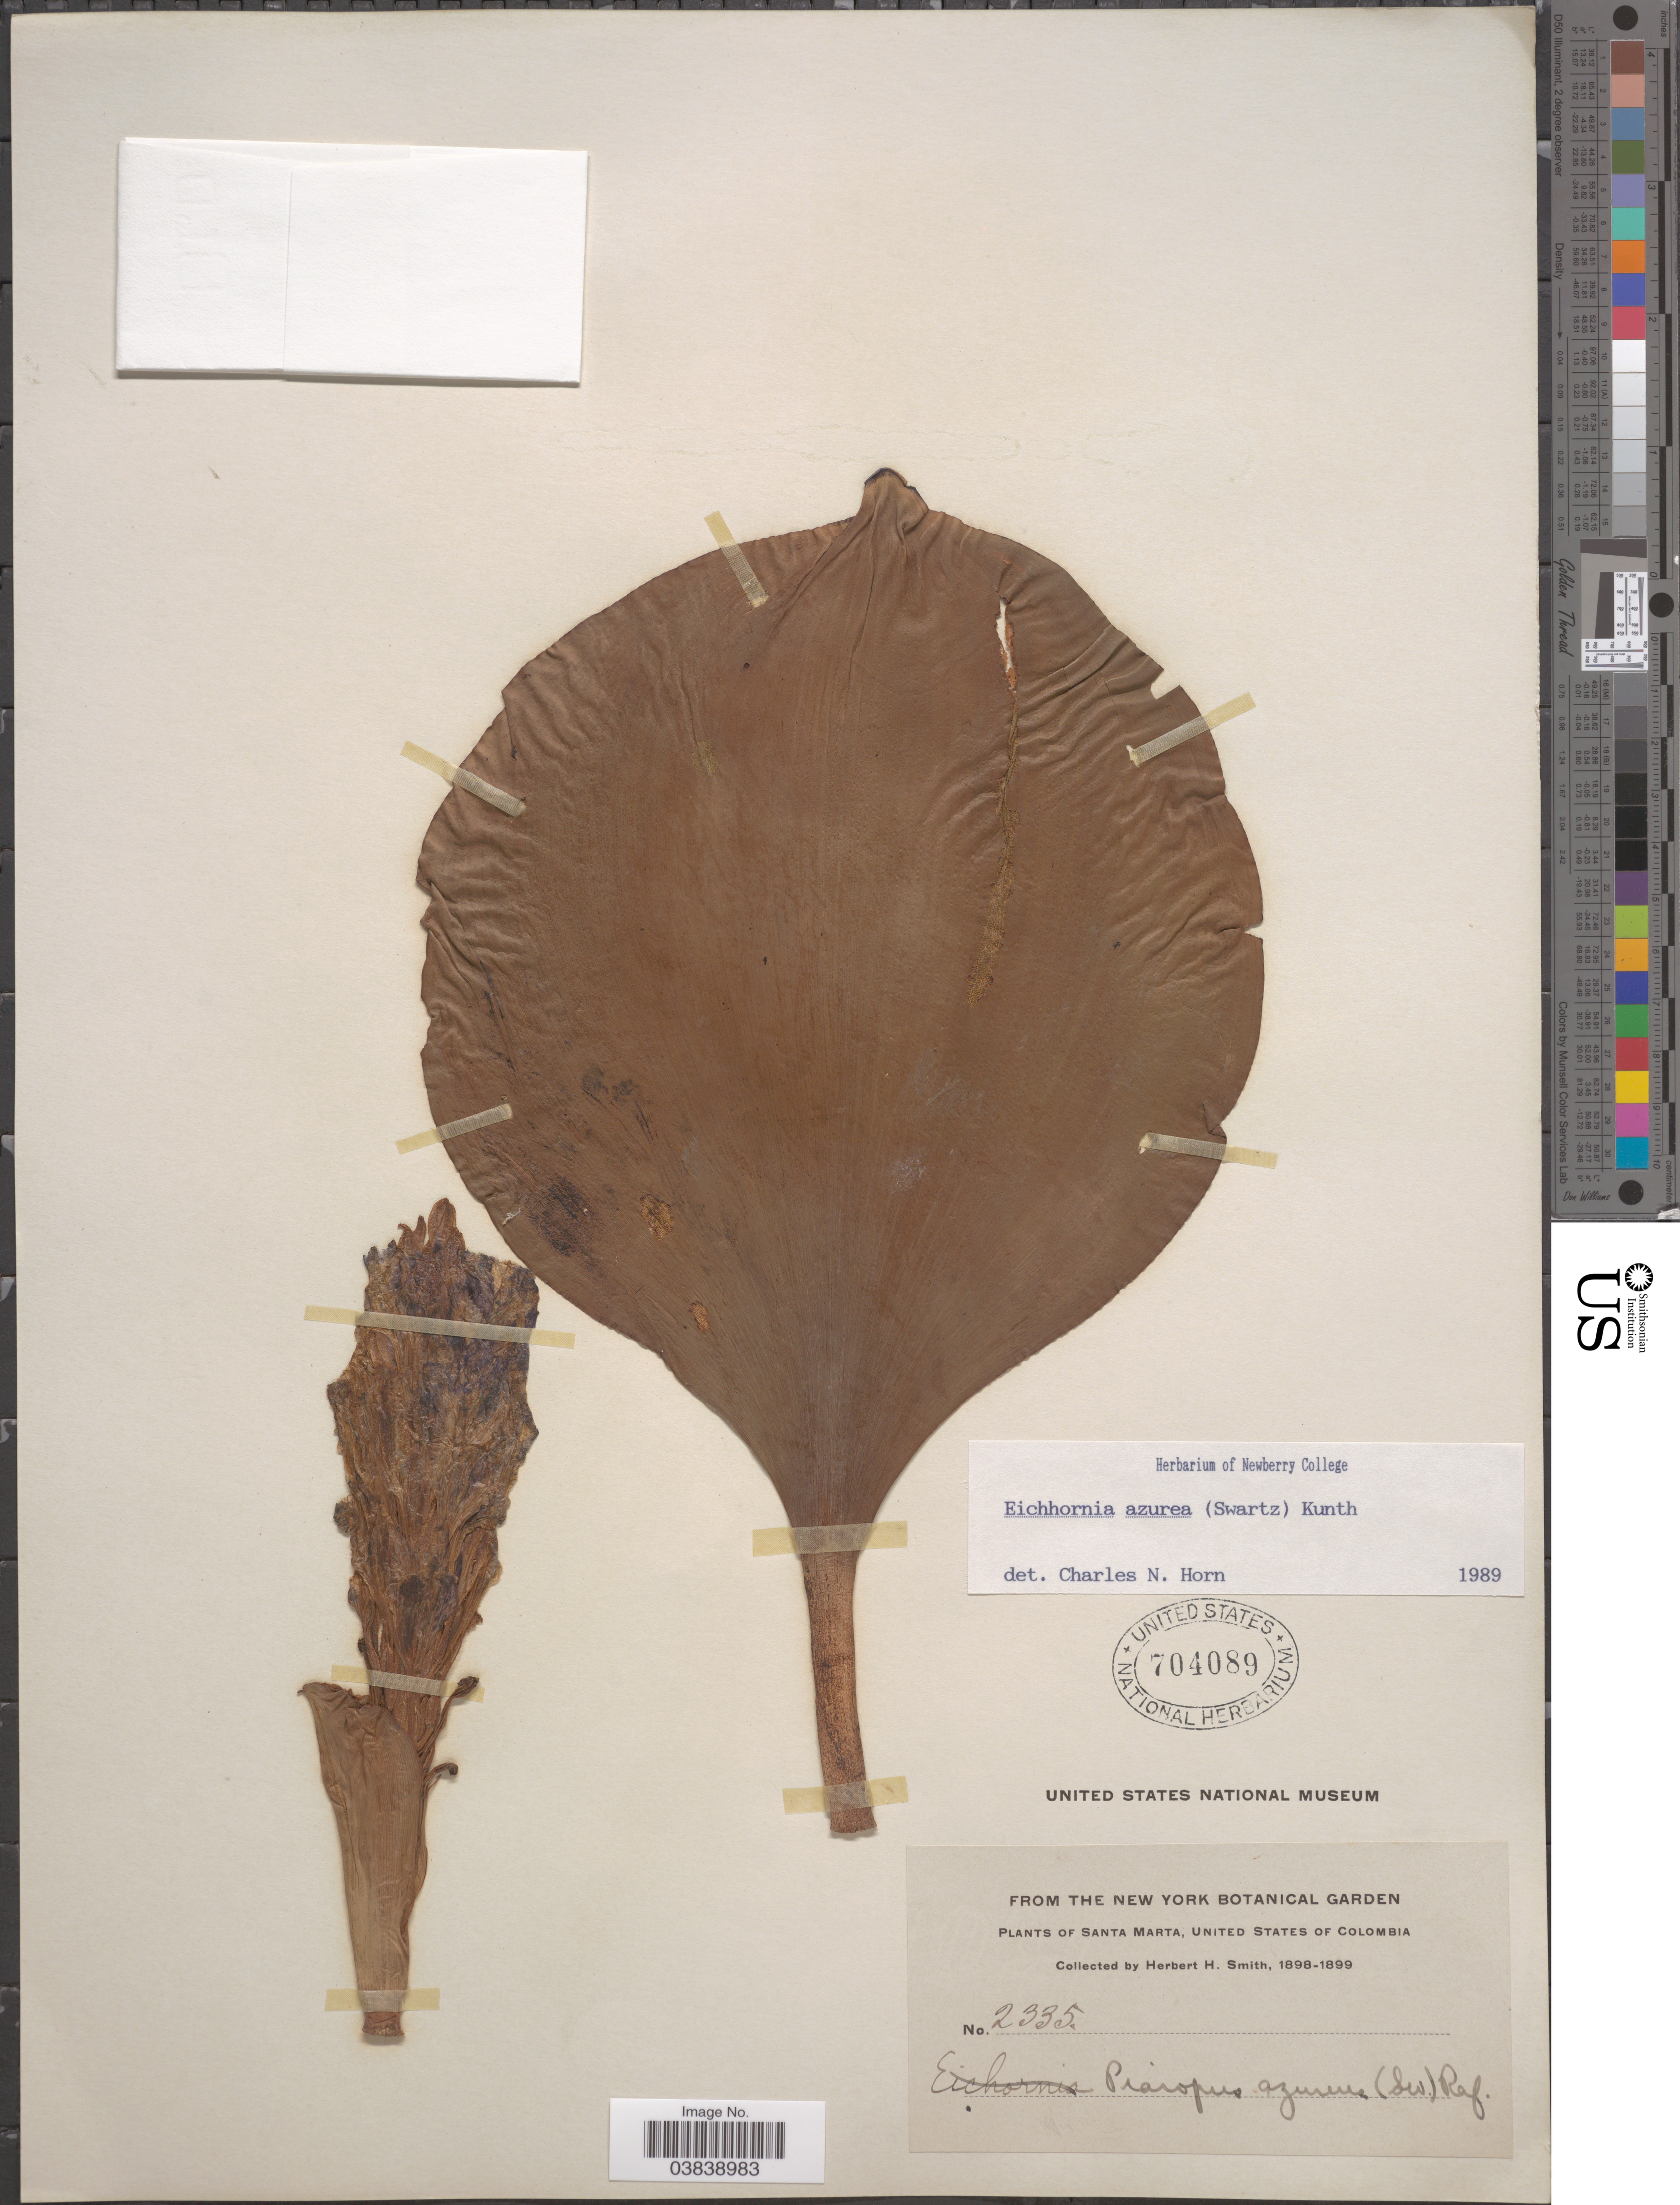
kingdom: Plantae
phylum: Tracheophyta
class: Liliopsida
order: Commelinales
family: Pontederiaceae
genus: Eichhornia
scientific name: Eichhornia azurea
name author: (Sw.) Kunth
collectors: Herbert H. Smith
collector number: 2335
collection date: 1898/1899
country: Colombia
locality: Santa Marta, United States of Colombia.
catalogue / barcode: US 704089